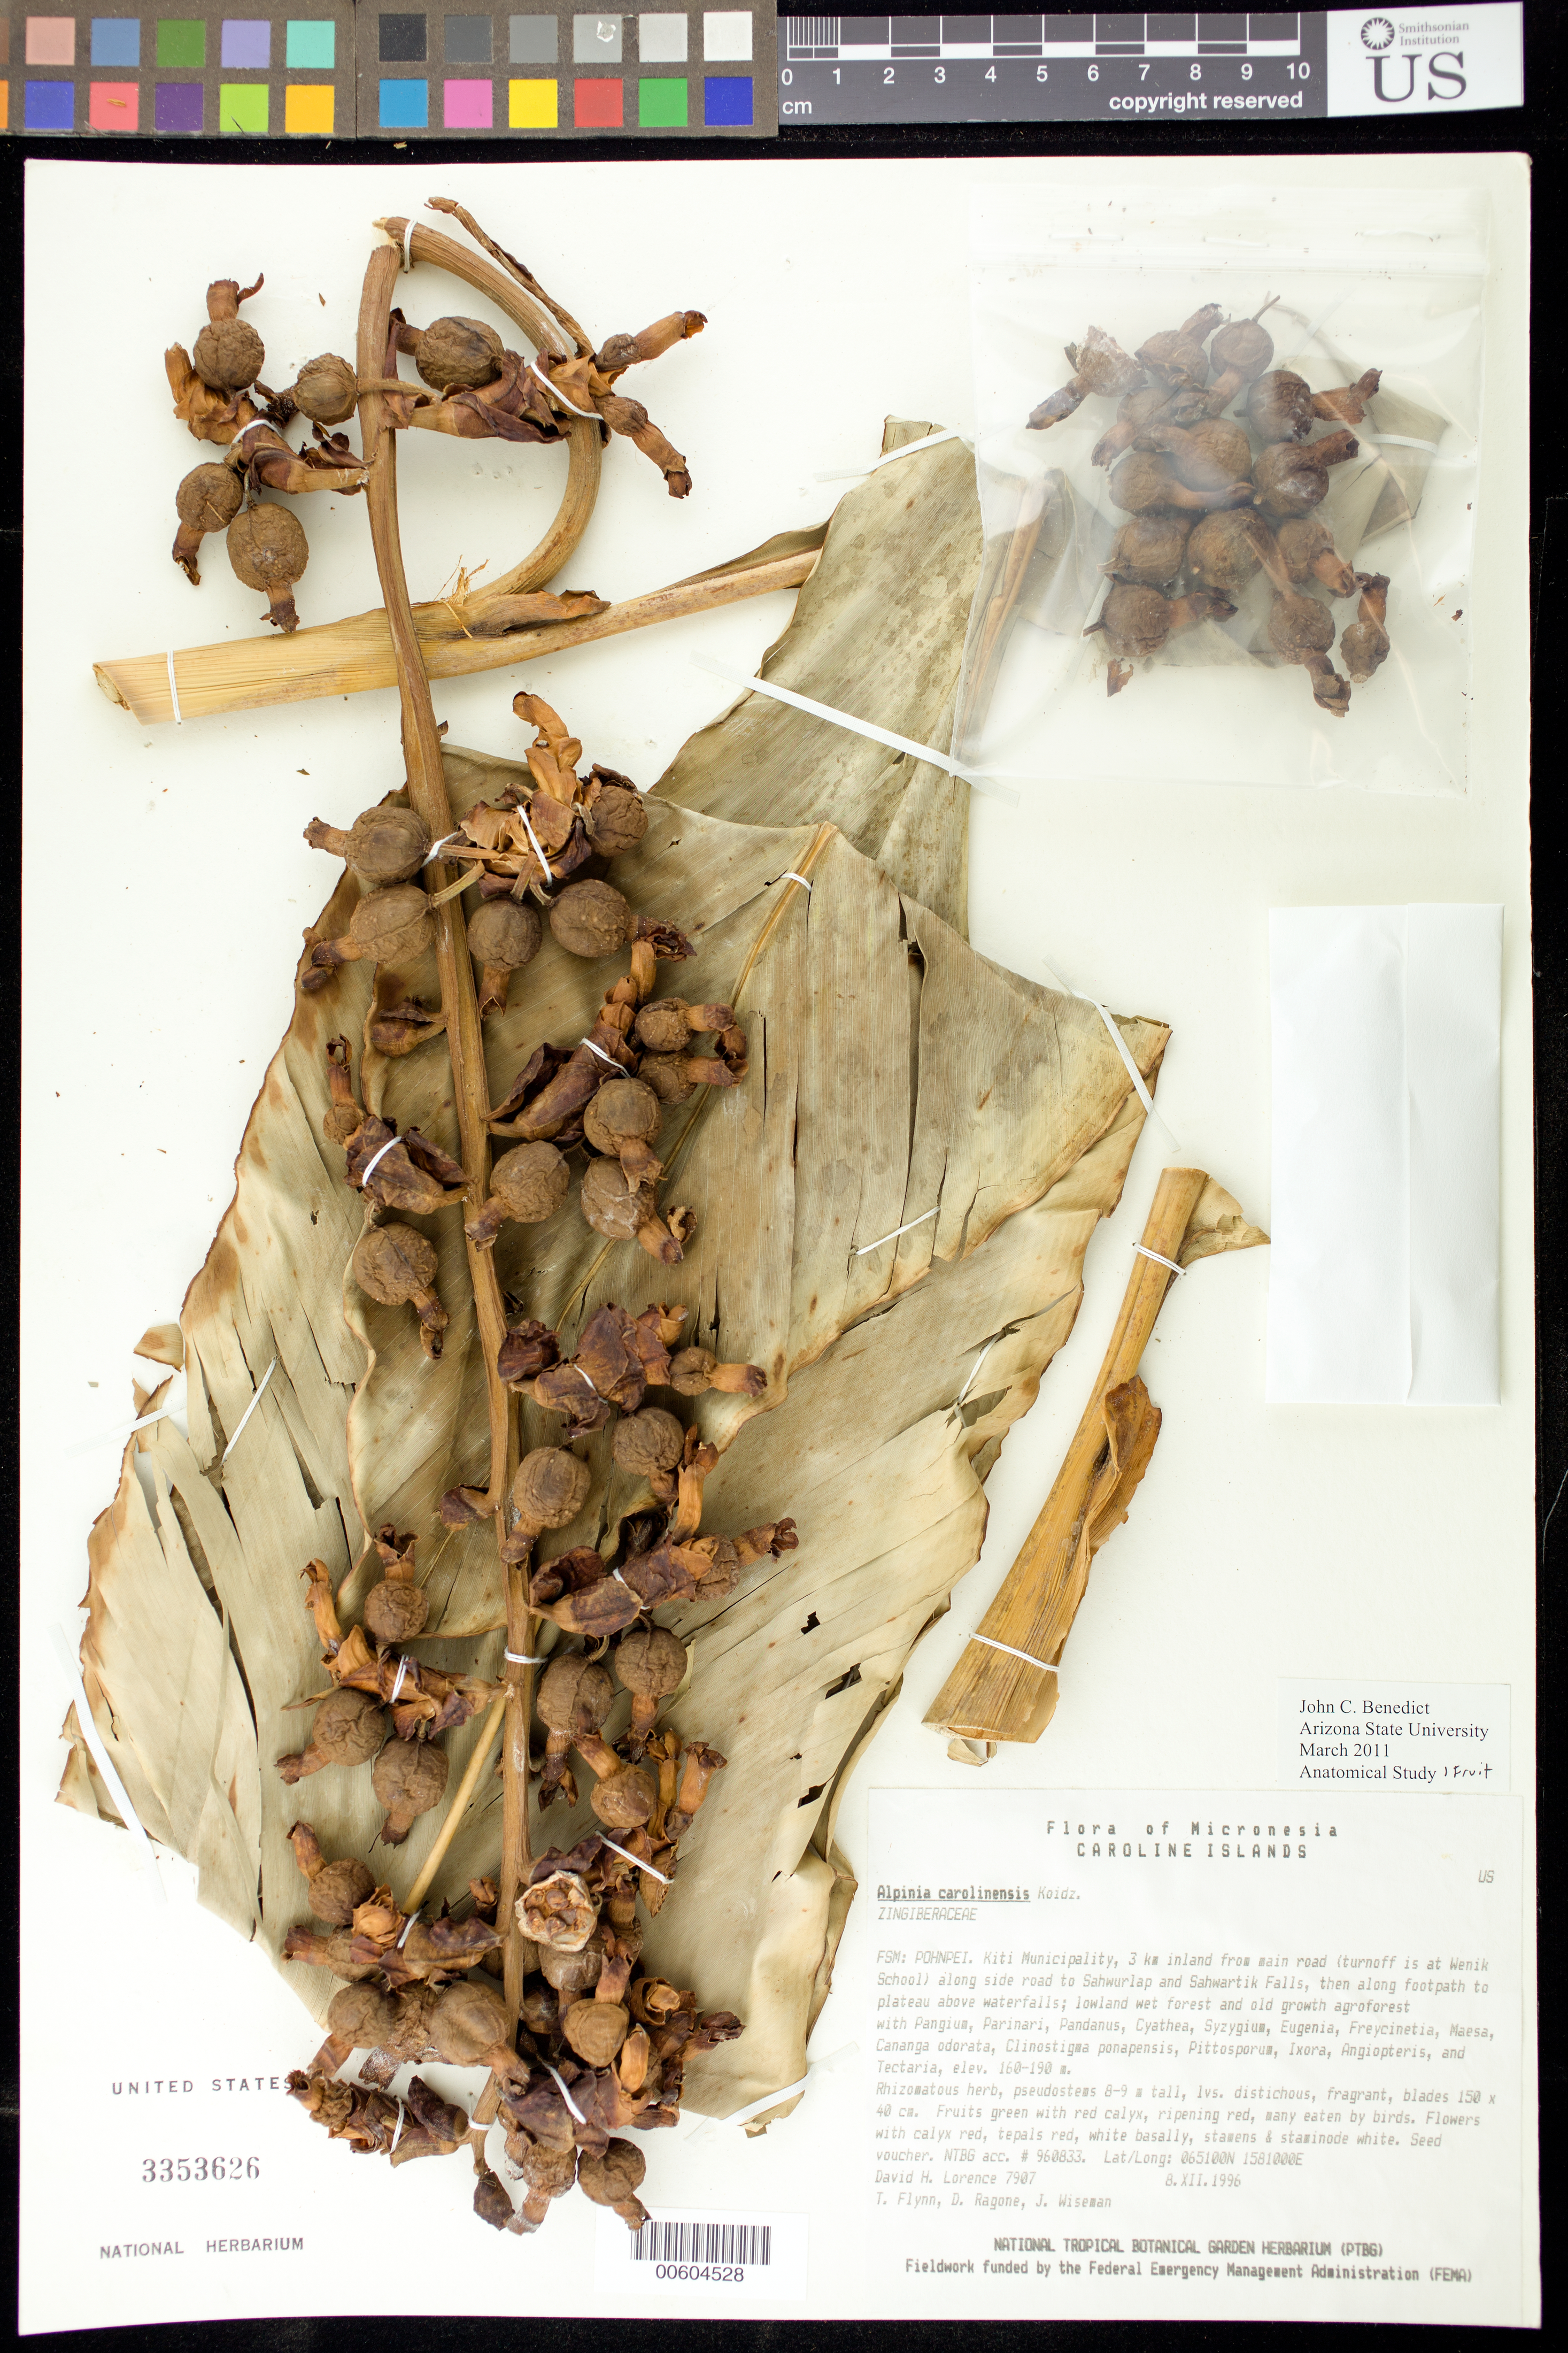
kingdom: Plantae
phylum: Tracheophyta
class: Liliopsida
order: Zingiberales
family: Zingiberaceae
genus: Alpinia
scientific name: Alpinia carolinensis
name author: Koidz.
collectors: D. Lorence, T. W. Flynn, D. Ragone & Wiseman, --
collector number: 7907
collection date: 1996-12-08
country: Micronesia, Federated States of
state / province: Pohnpei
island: Pohnpei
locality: Kiti Municipality, 3 kms inland from main road (turnoff is at Wenik School) along side road to Sahwurlap and Sahwartik Falls, then along footpath to plateau above waterfalls.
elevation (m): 160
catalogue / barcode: US 3353626